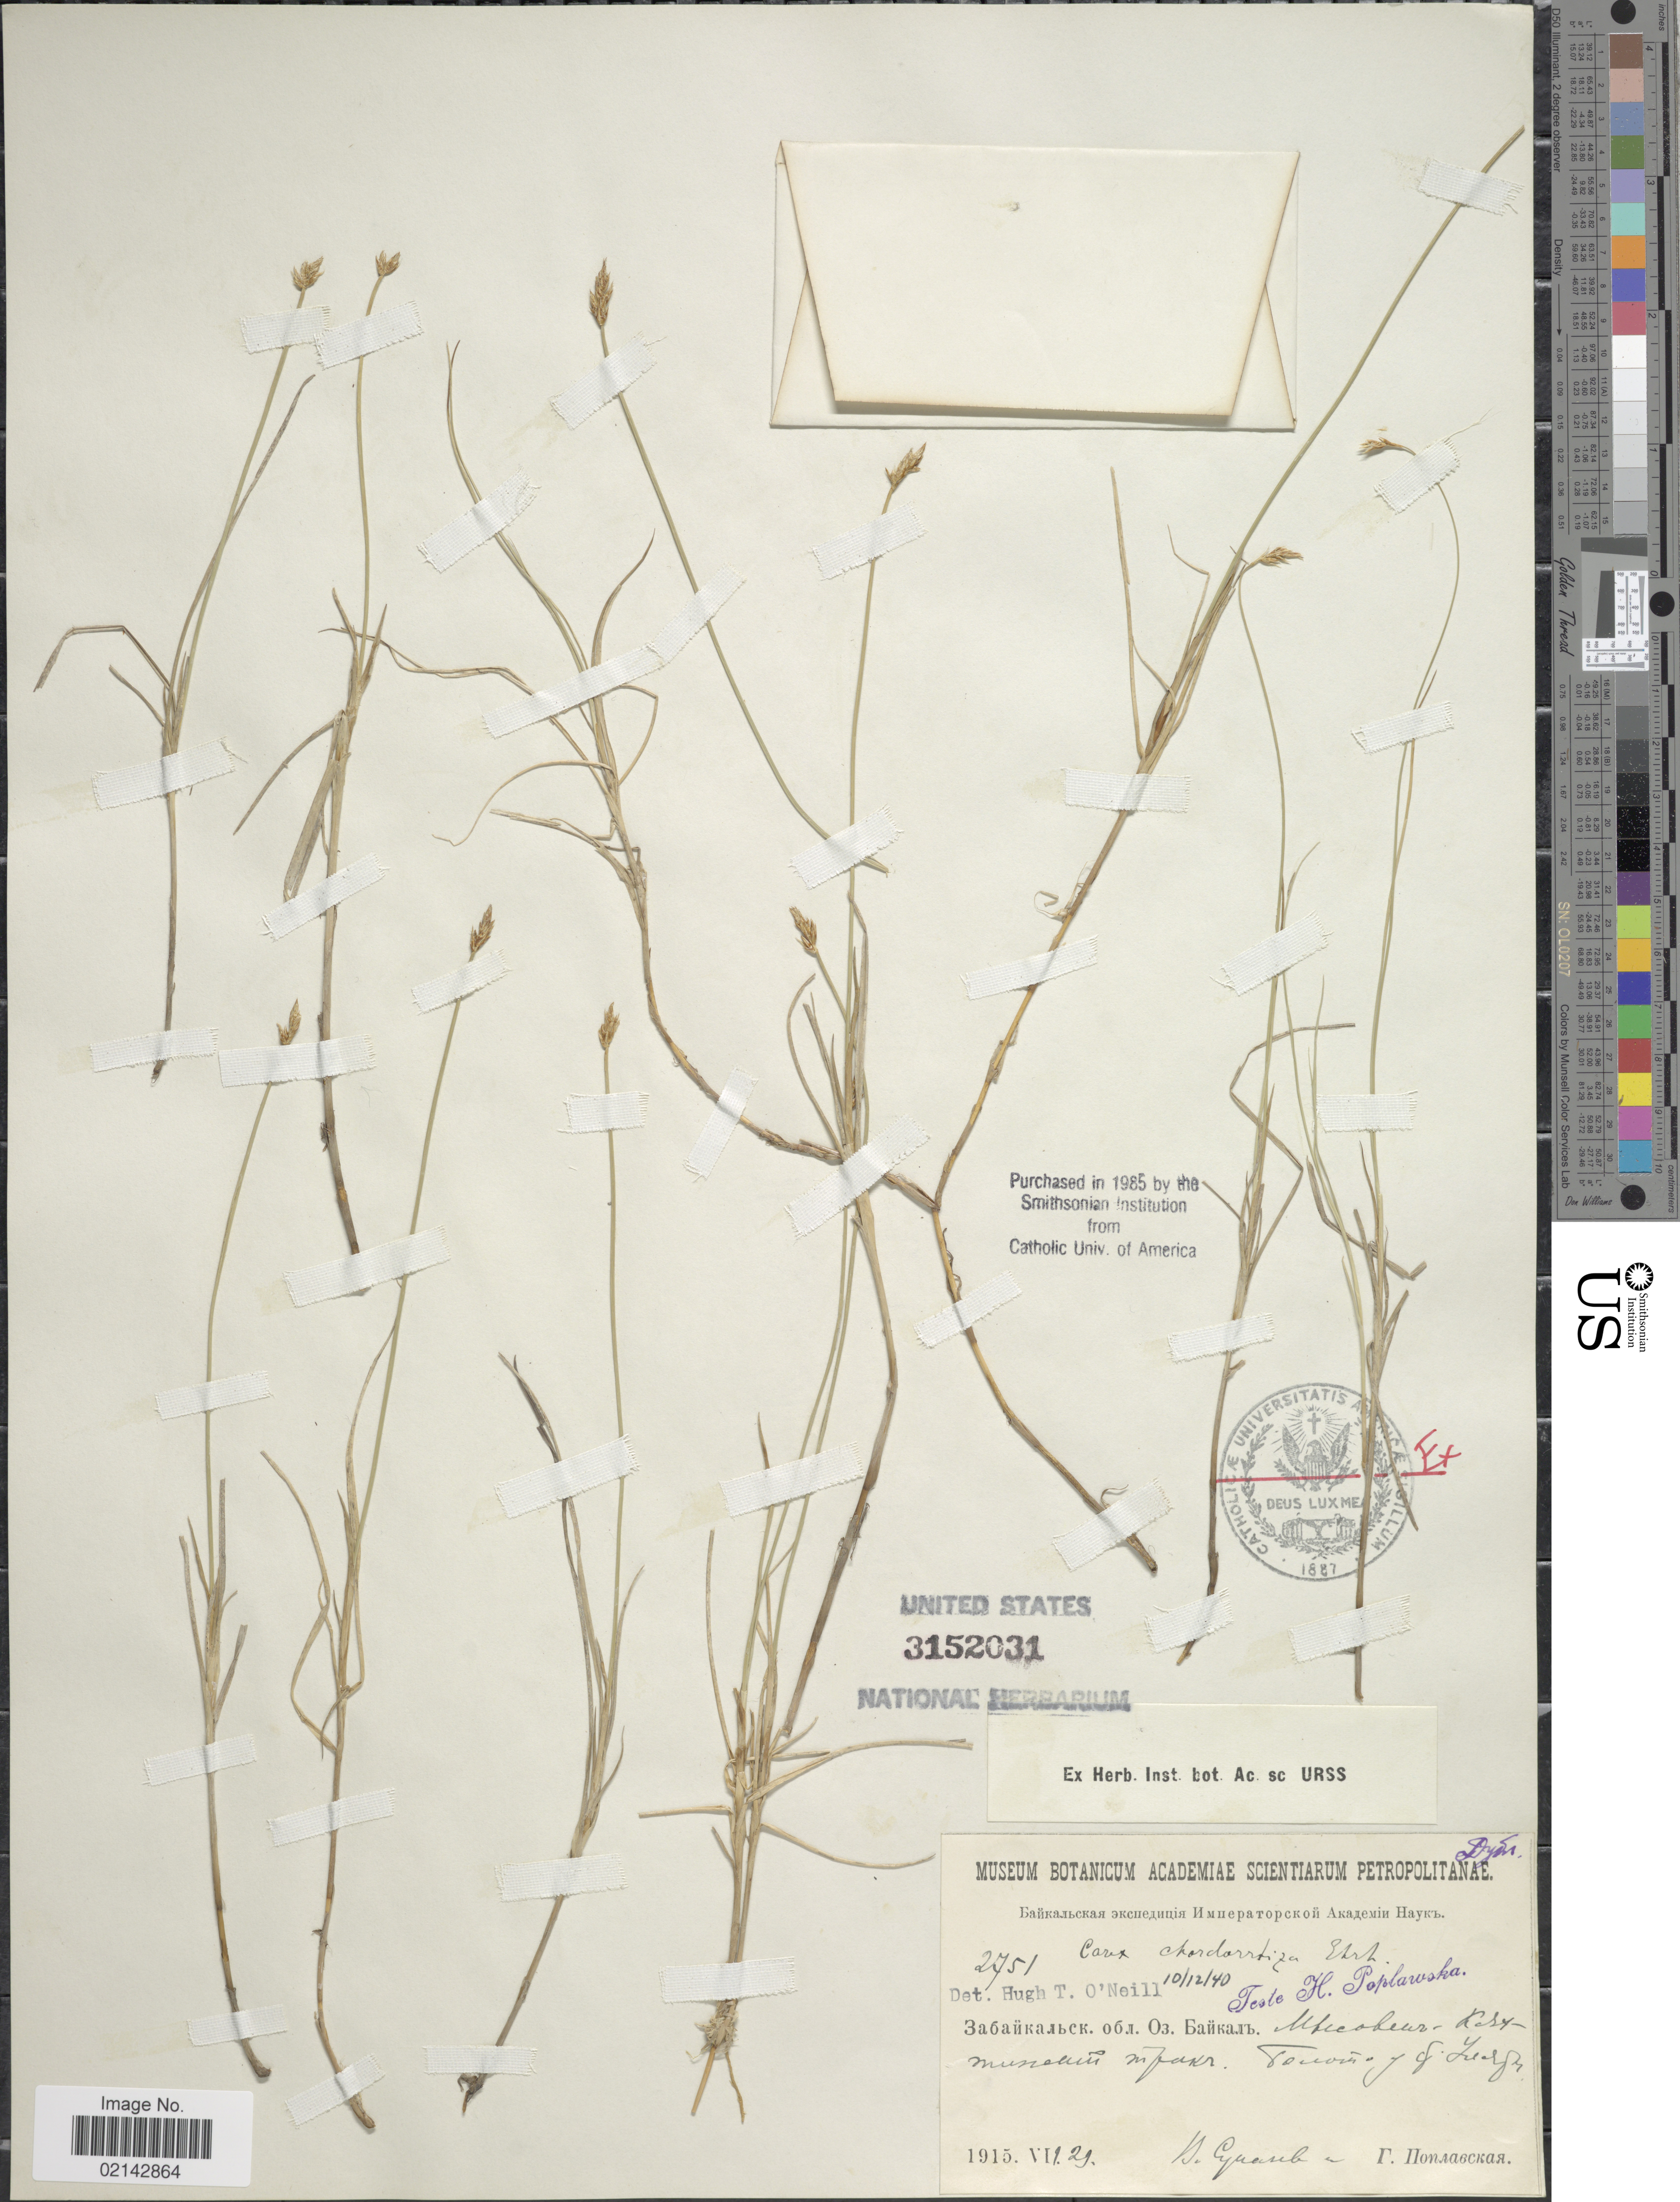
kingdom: Plantae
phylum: Tracheophyta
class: Liliopsida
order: Poales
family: Cyperaceae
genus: Carex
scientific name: Carex chordorrhiza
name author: L. f.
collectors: Collector illegible & Collector illegible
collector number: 2751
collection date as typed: Transcribed d/m/y: 29/7/75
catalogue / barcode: US 3152031